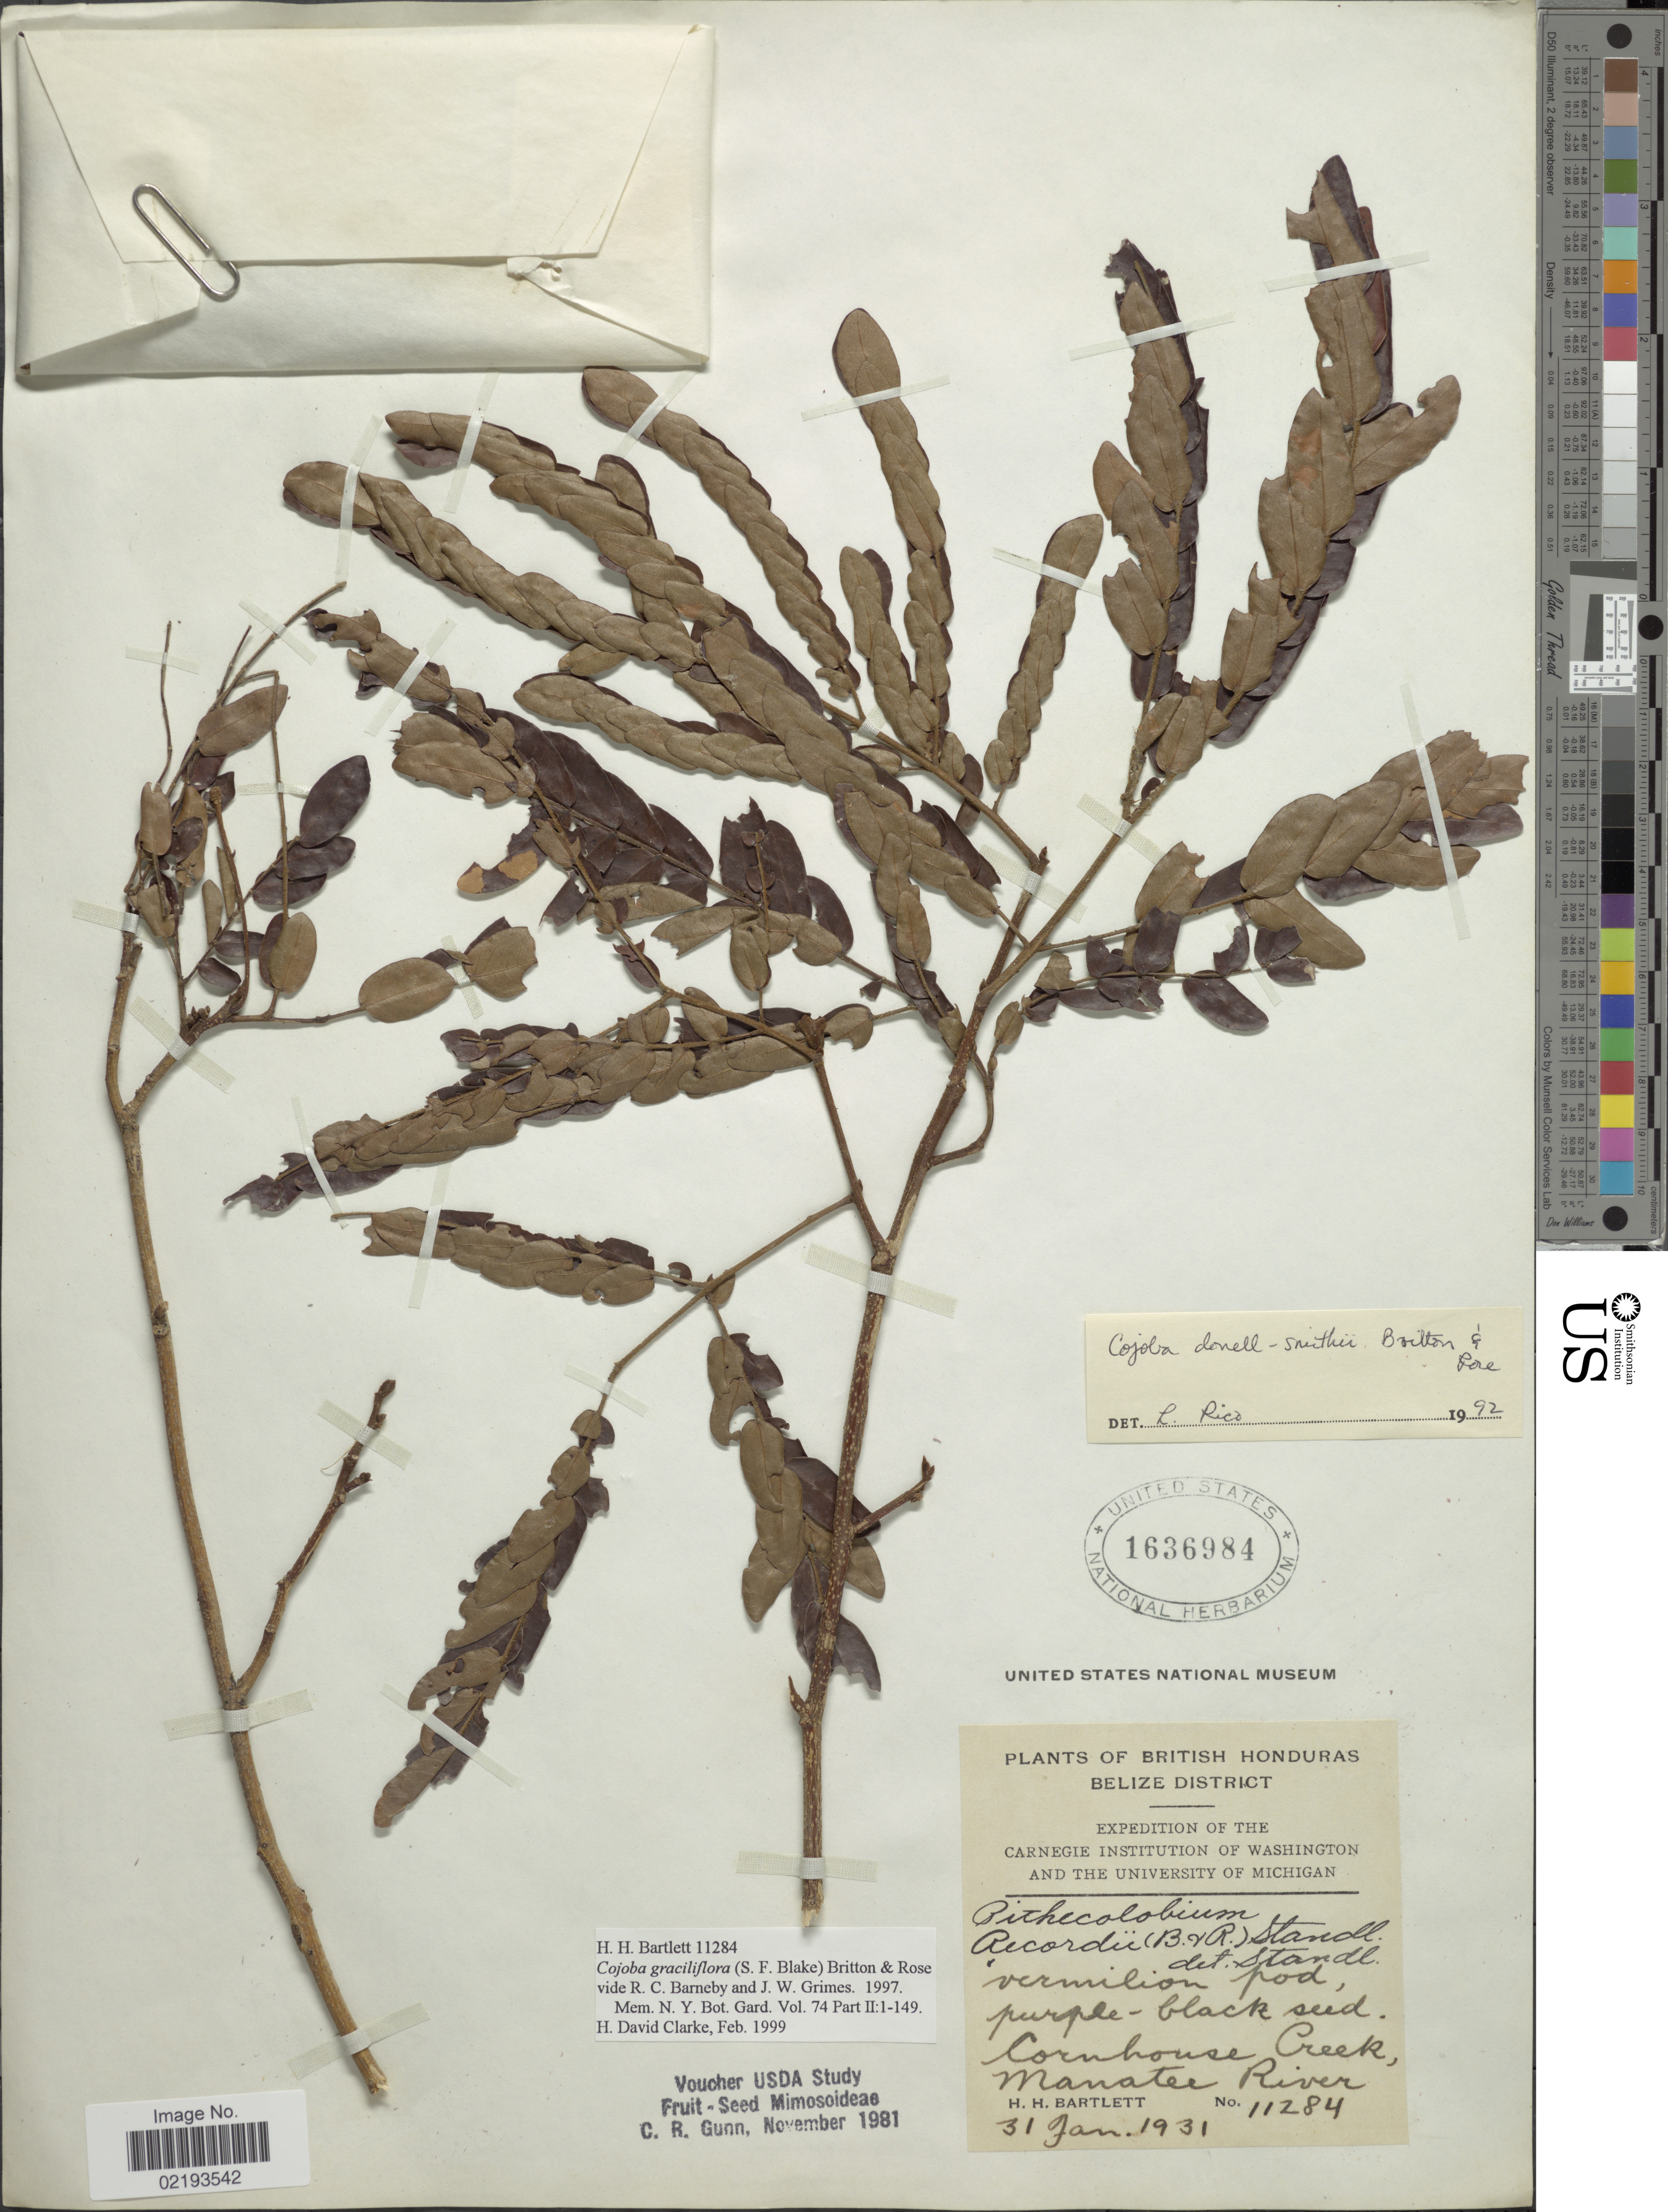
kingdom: Plantae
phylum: Tracheophyta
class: Magnoliopsida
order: Fabales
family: Fabaceae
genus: Cojoba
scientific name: Cojoba graciliflora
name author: (S.F. Blake) Britton & Rose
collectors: H. H. Bartlett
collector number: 11284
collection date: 1931-01-31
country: Belize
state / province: Belize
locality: British Honduras Belize District, Cornhouse Creek, Manatee River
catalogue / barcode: US 1636984